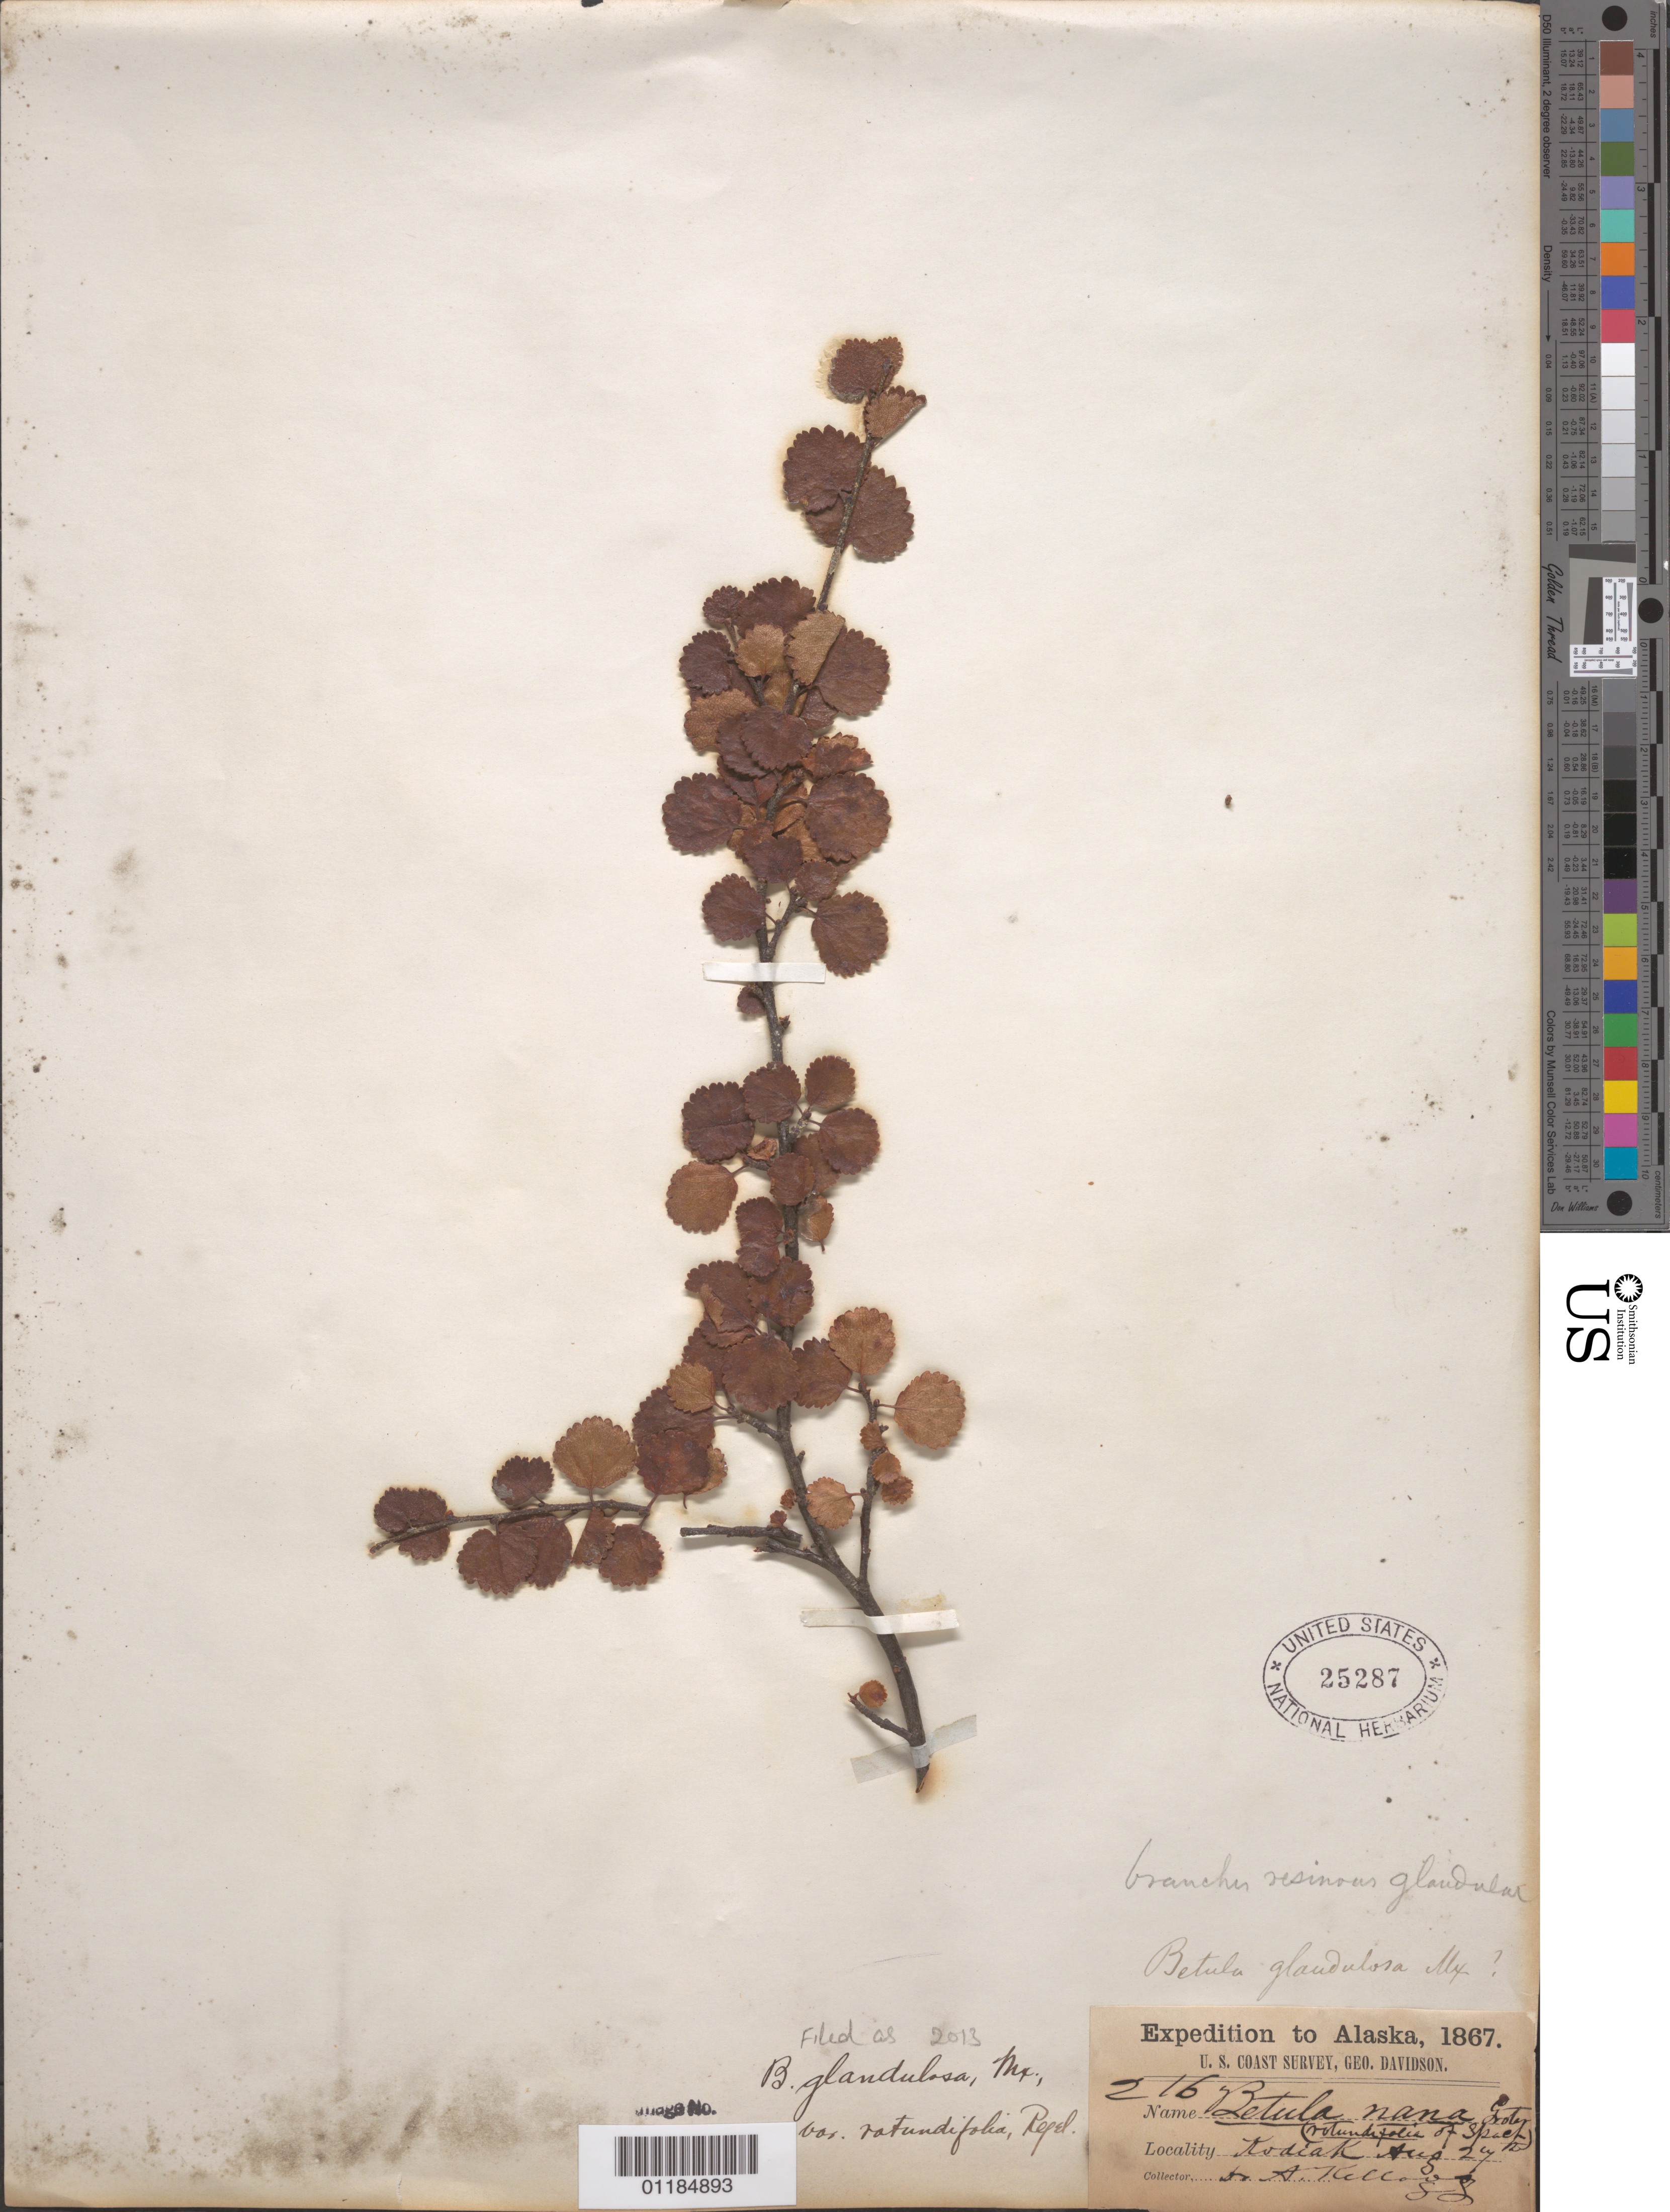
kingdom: Plantae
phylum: Tracheophyta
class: Magnoliopsida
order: Fagales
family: Betulaceae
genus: Betula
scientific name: Betula glandulosa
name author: Michx.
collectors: A. Kellogg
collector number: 216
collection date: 1867-08-27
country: United States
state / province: Alaska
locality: Kodiak.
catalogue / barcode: US 25287